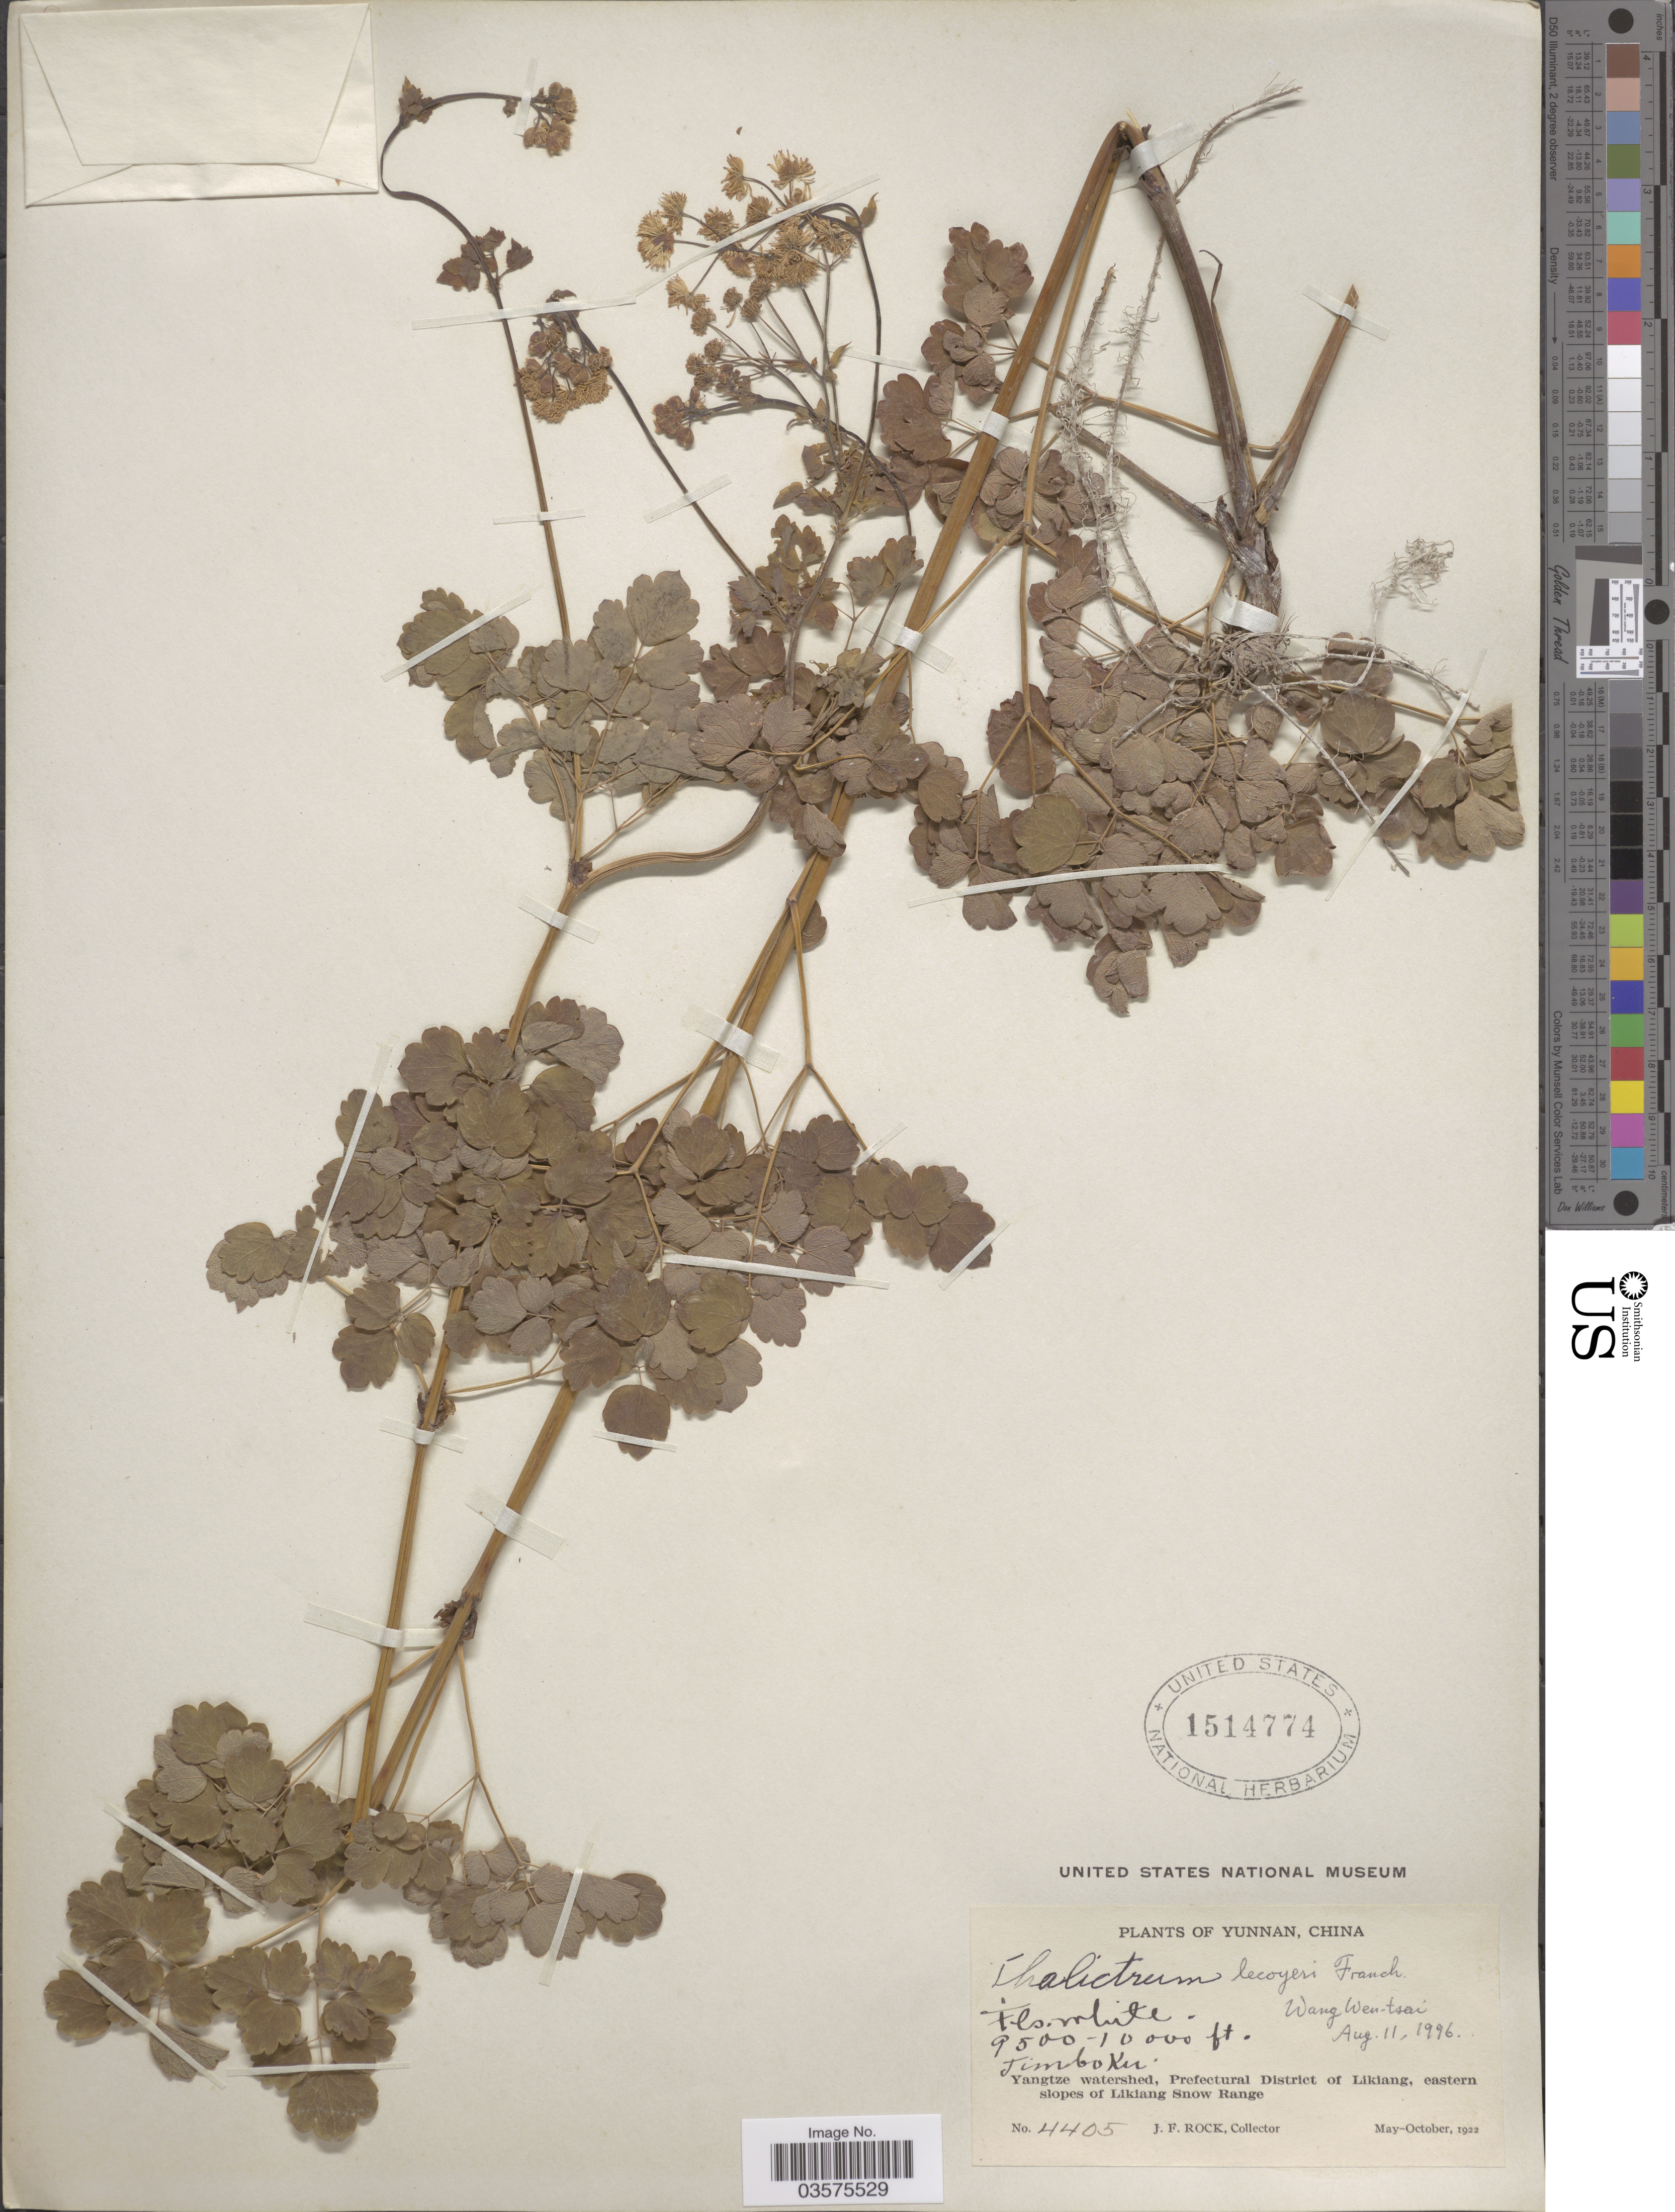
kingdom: Plantae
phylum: Tracheophyta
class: Magnoliopsida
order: Ranunculales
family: Ranunculaceae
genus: Thalictrum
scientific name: Thalictrum lecoyeri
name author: Franch.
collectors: J. Rock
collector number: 4405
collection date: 1922-05/1922-10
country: China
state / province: Yunnan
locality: Timboku. Yangtze watershed, Prefectural District of Likiang, eastern slopes of Likiang Snow Range.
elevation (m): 2896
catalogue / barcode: US 1514774